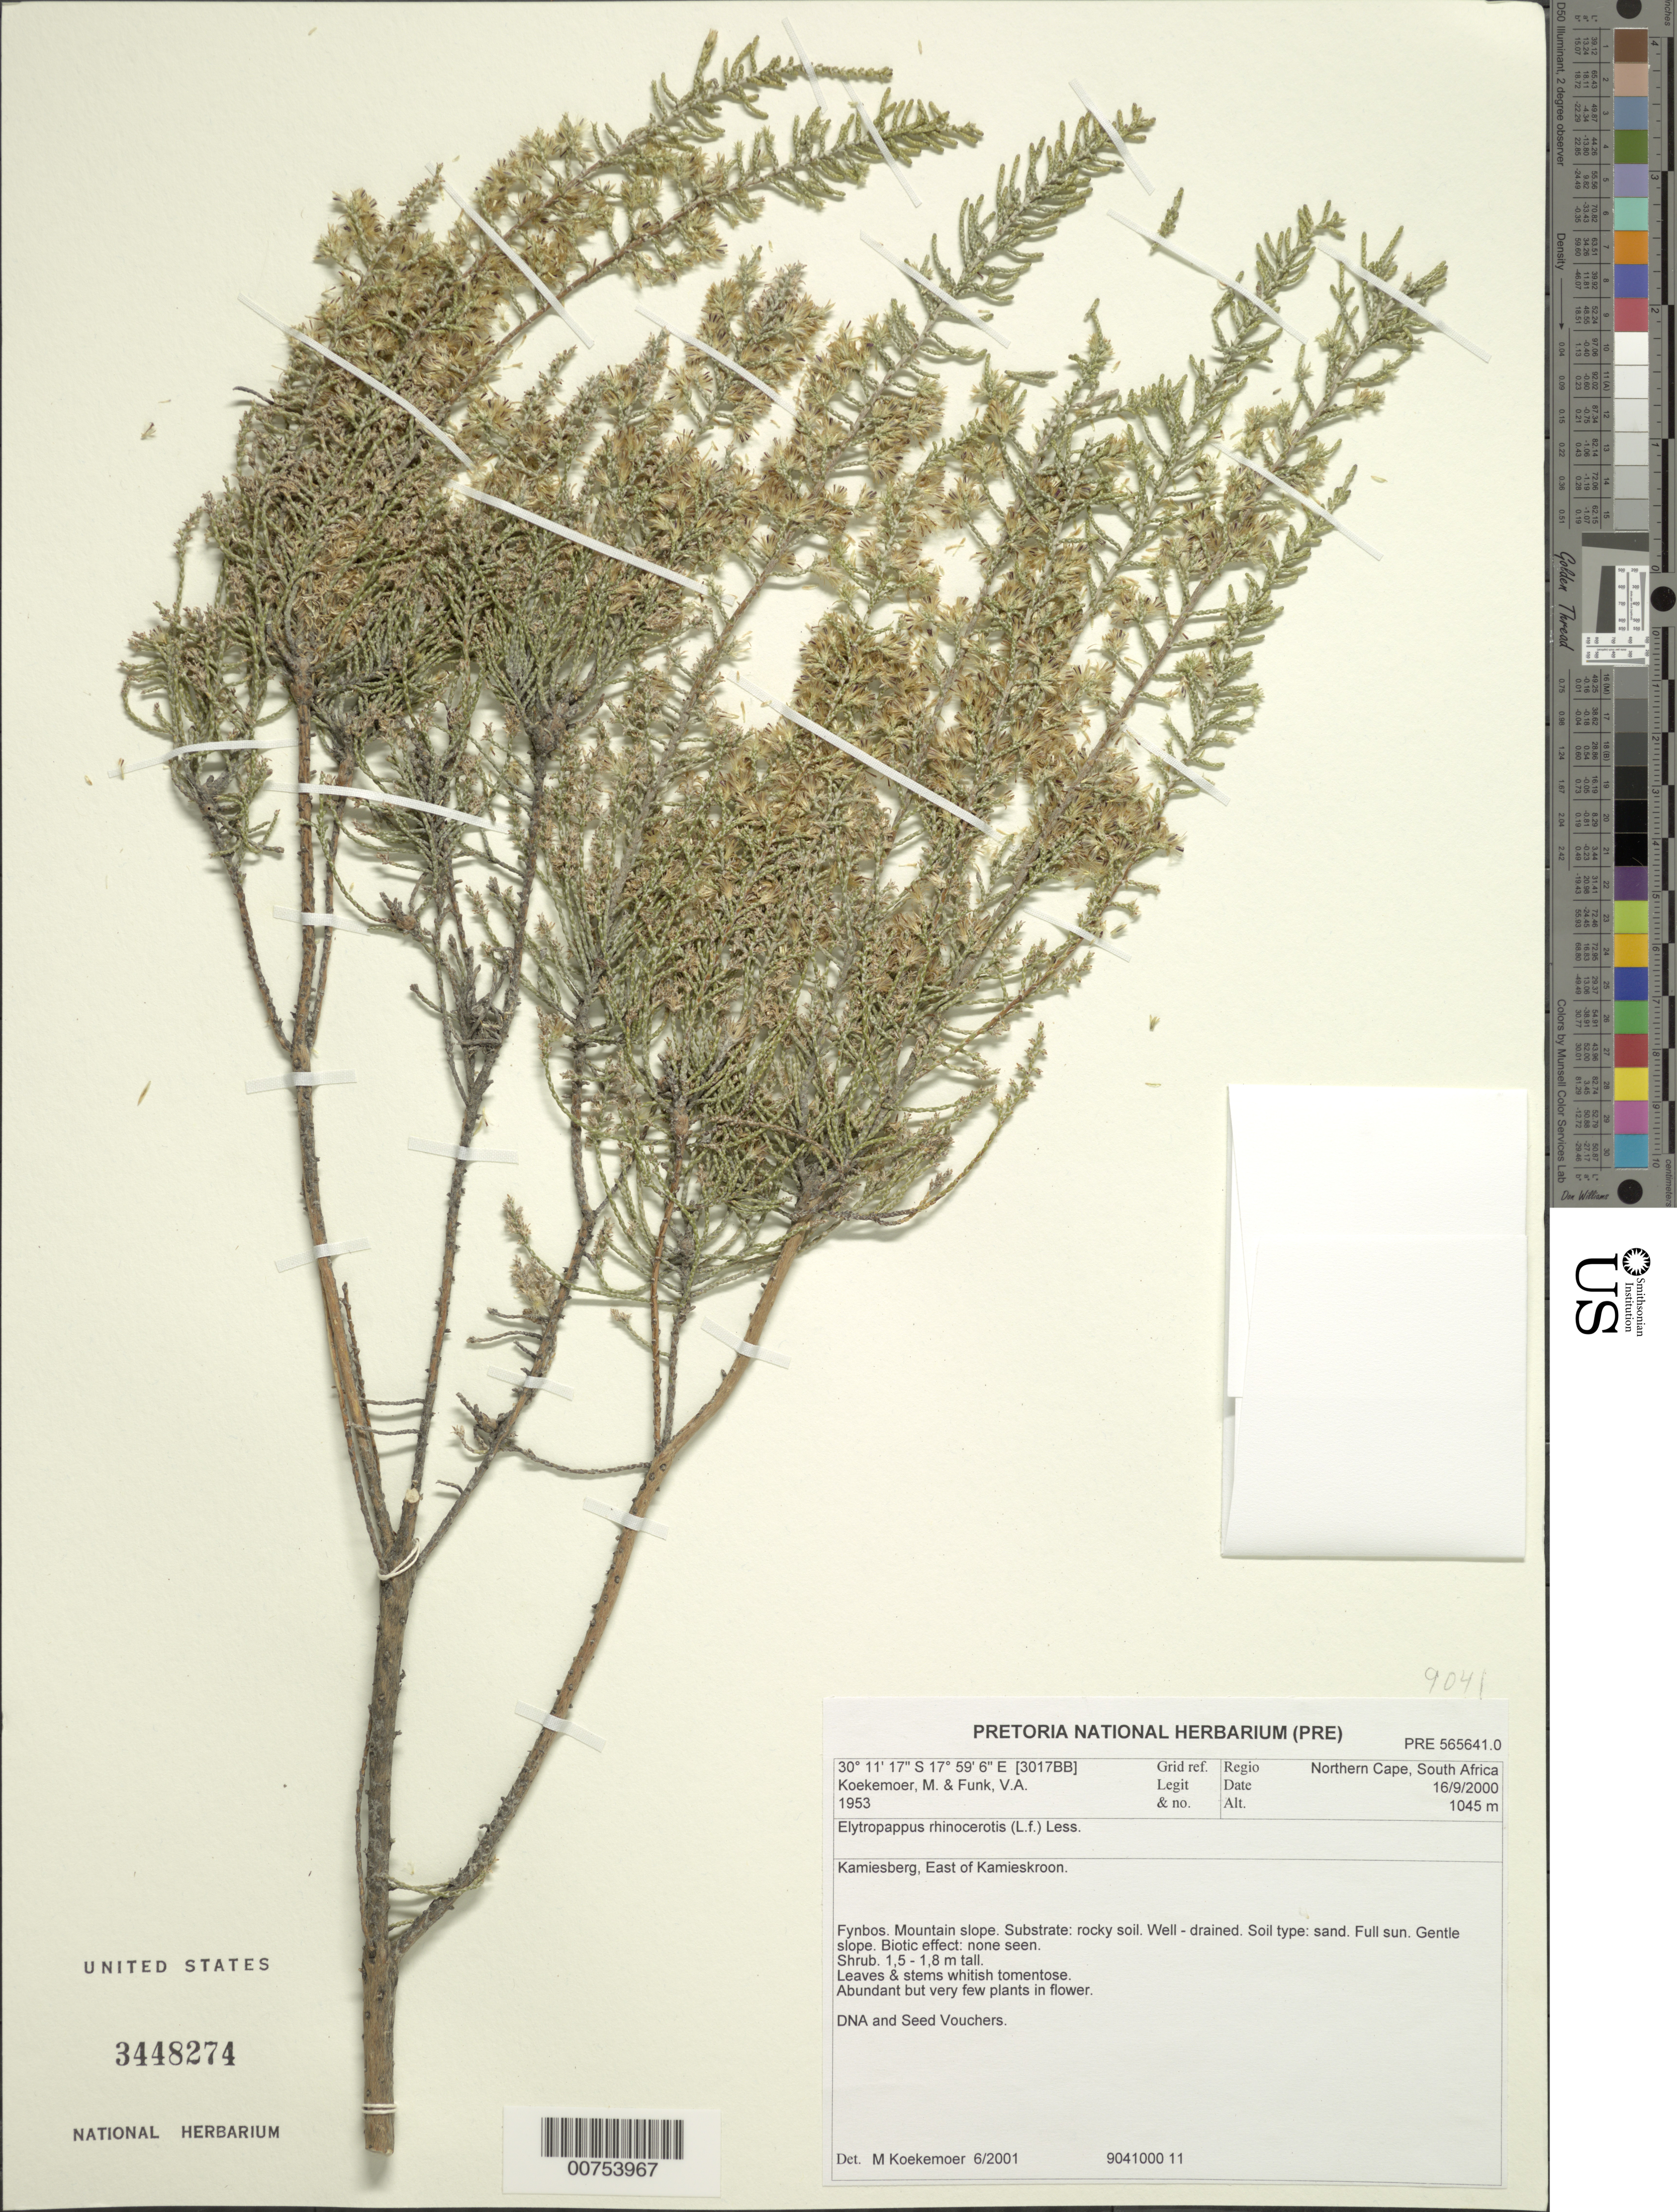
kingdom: Plantae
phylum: Tracheophyta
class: Magnoliopsida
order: Asterales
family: Asteraceae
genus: Elytropappus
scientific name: Elytropappus rhinocerotis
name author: (L. f.) Less.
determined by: Koekemoer, M.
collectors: M. Koekemoer & V. Funk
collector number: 1953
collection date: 2000-09-16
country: South Africa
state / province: Northern Cape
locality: Kamiesberg, E of Kamieskroon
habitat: Fynbos; mountain slope, rocky sandy soil, well-drained, full sun, gentle slope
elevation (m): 1045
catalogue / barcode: US 3448274